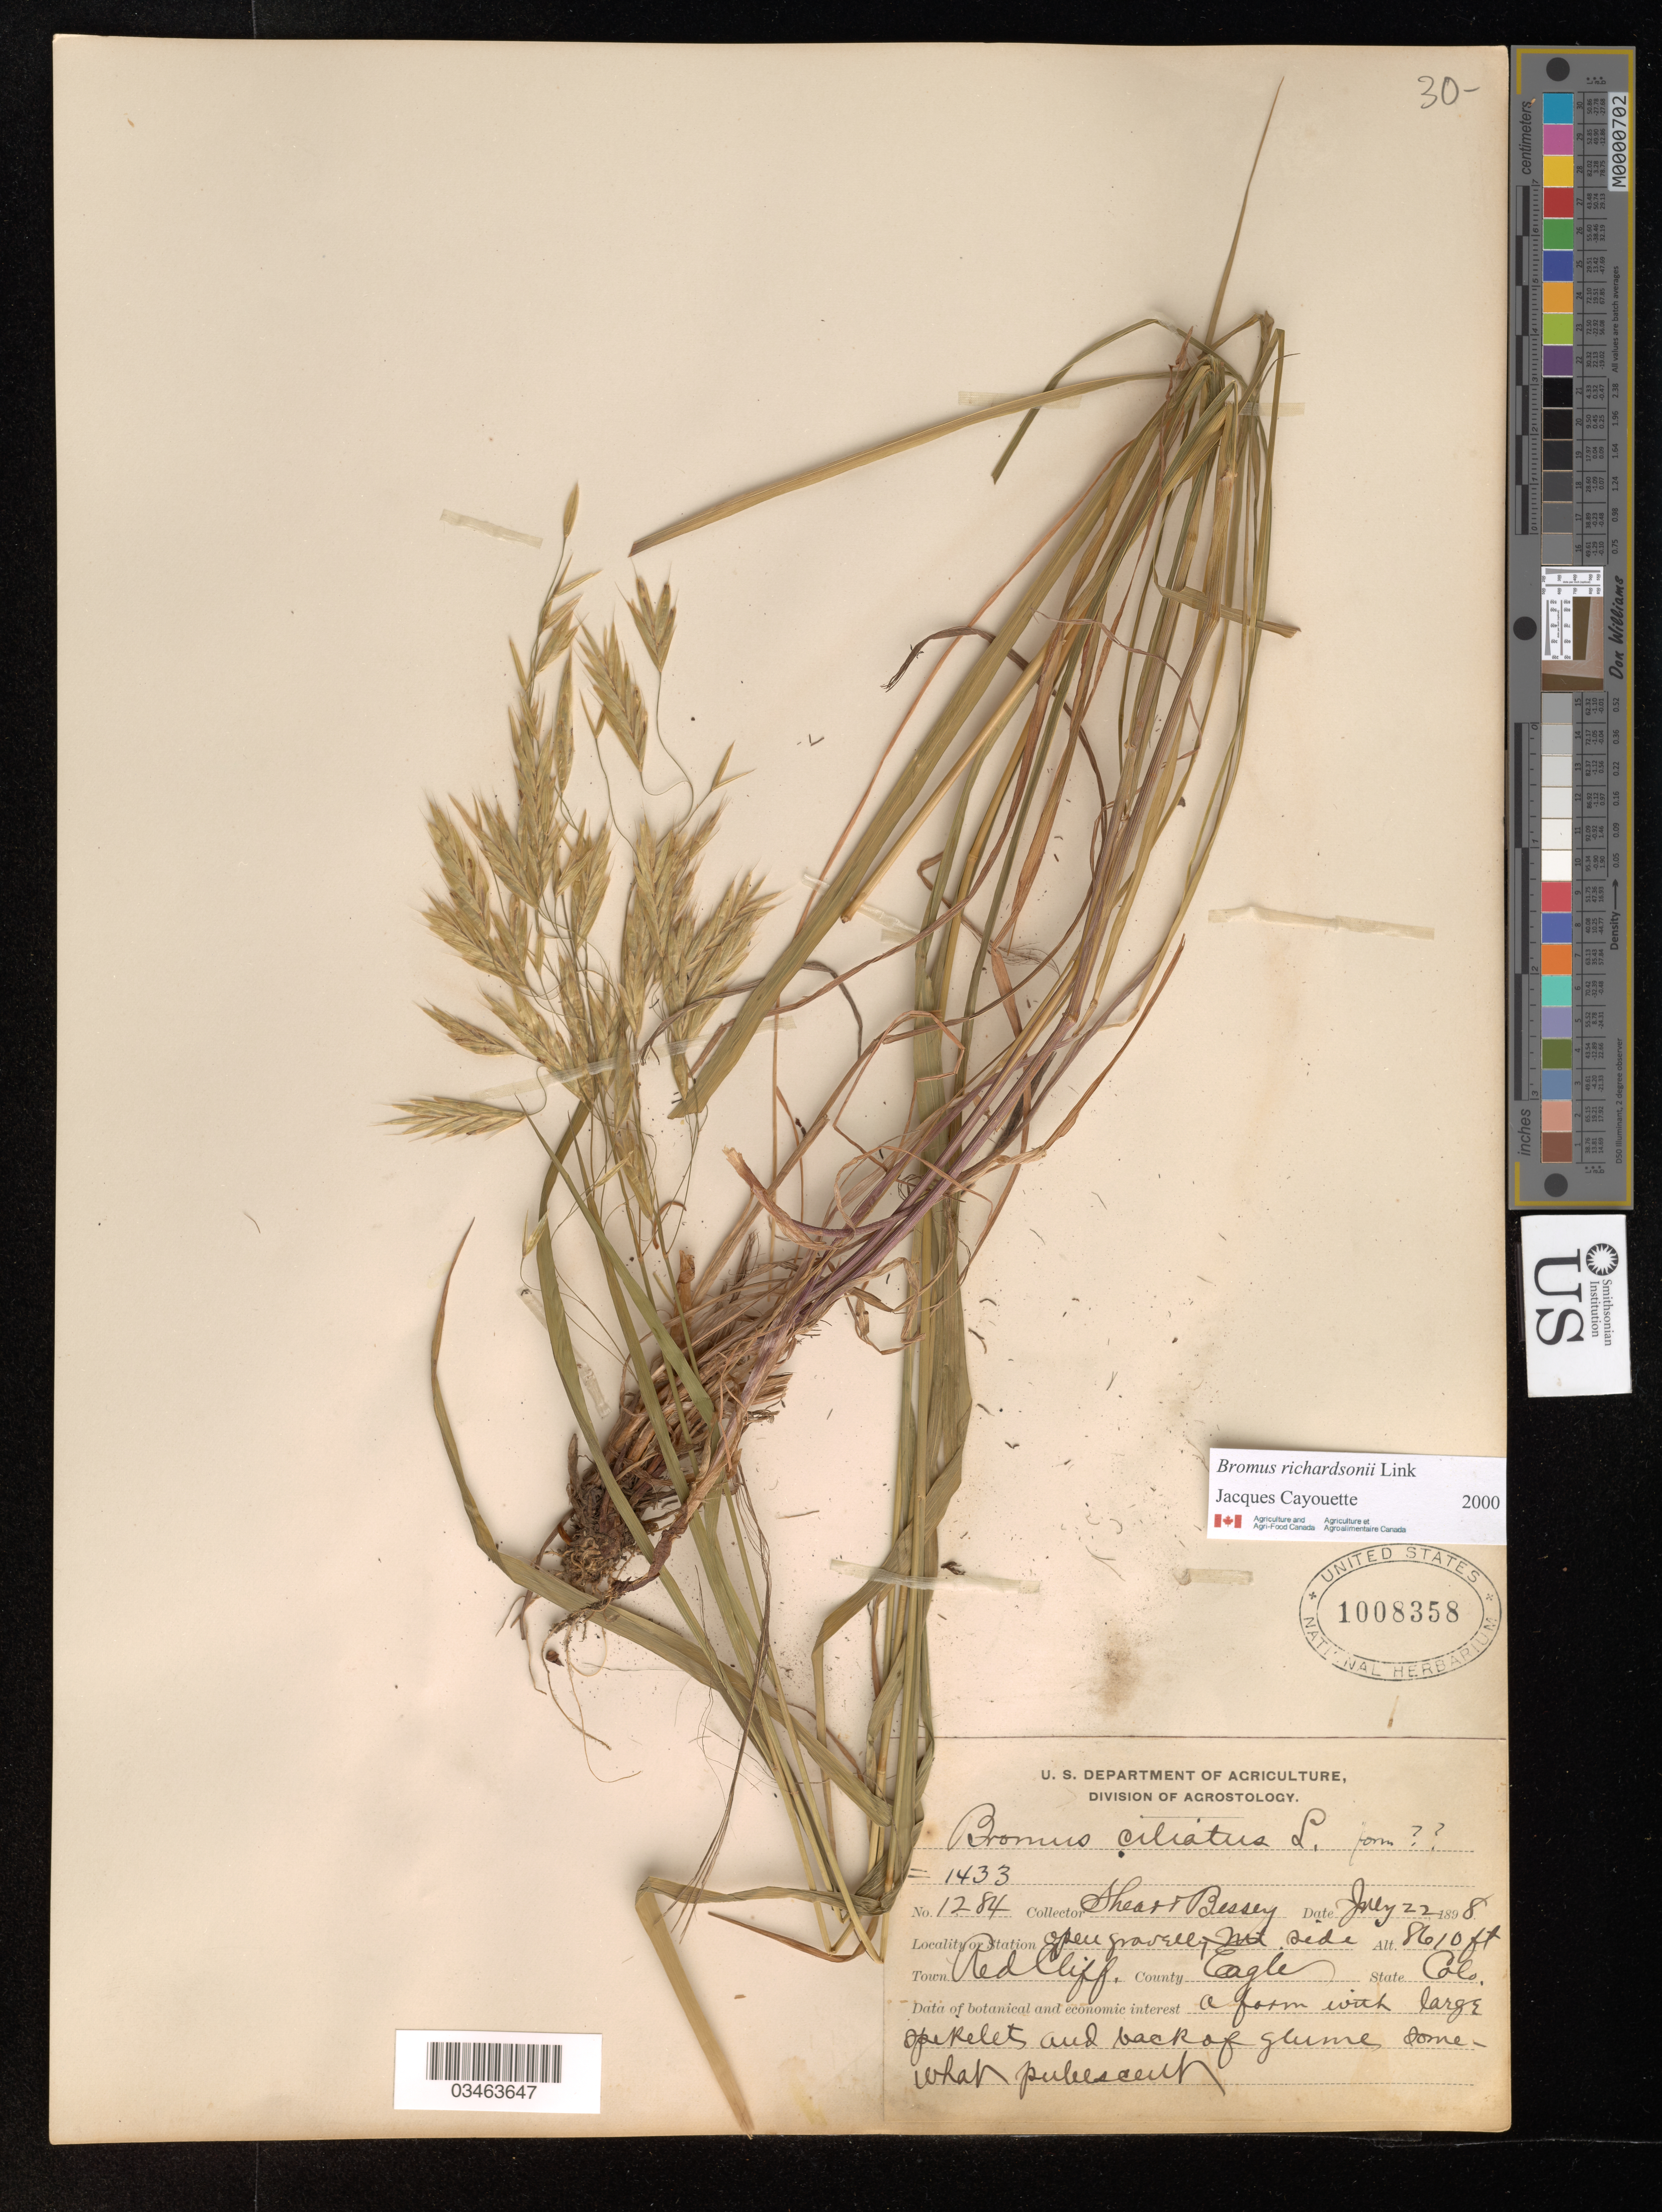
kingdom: Plantae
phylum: Tracheophyta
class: Liliopsida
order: Poales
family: Poaceae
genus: Bromus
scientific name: Bromus richardsonii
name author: Link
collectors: -- Shear & -. Bessey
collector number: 1284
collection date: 1898-07-22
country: United States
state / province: Colorado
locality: Town Red Cliff. County Eagle. Open gravelly Mt. side.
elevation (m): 2624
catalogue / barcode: US 1008358